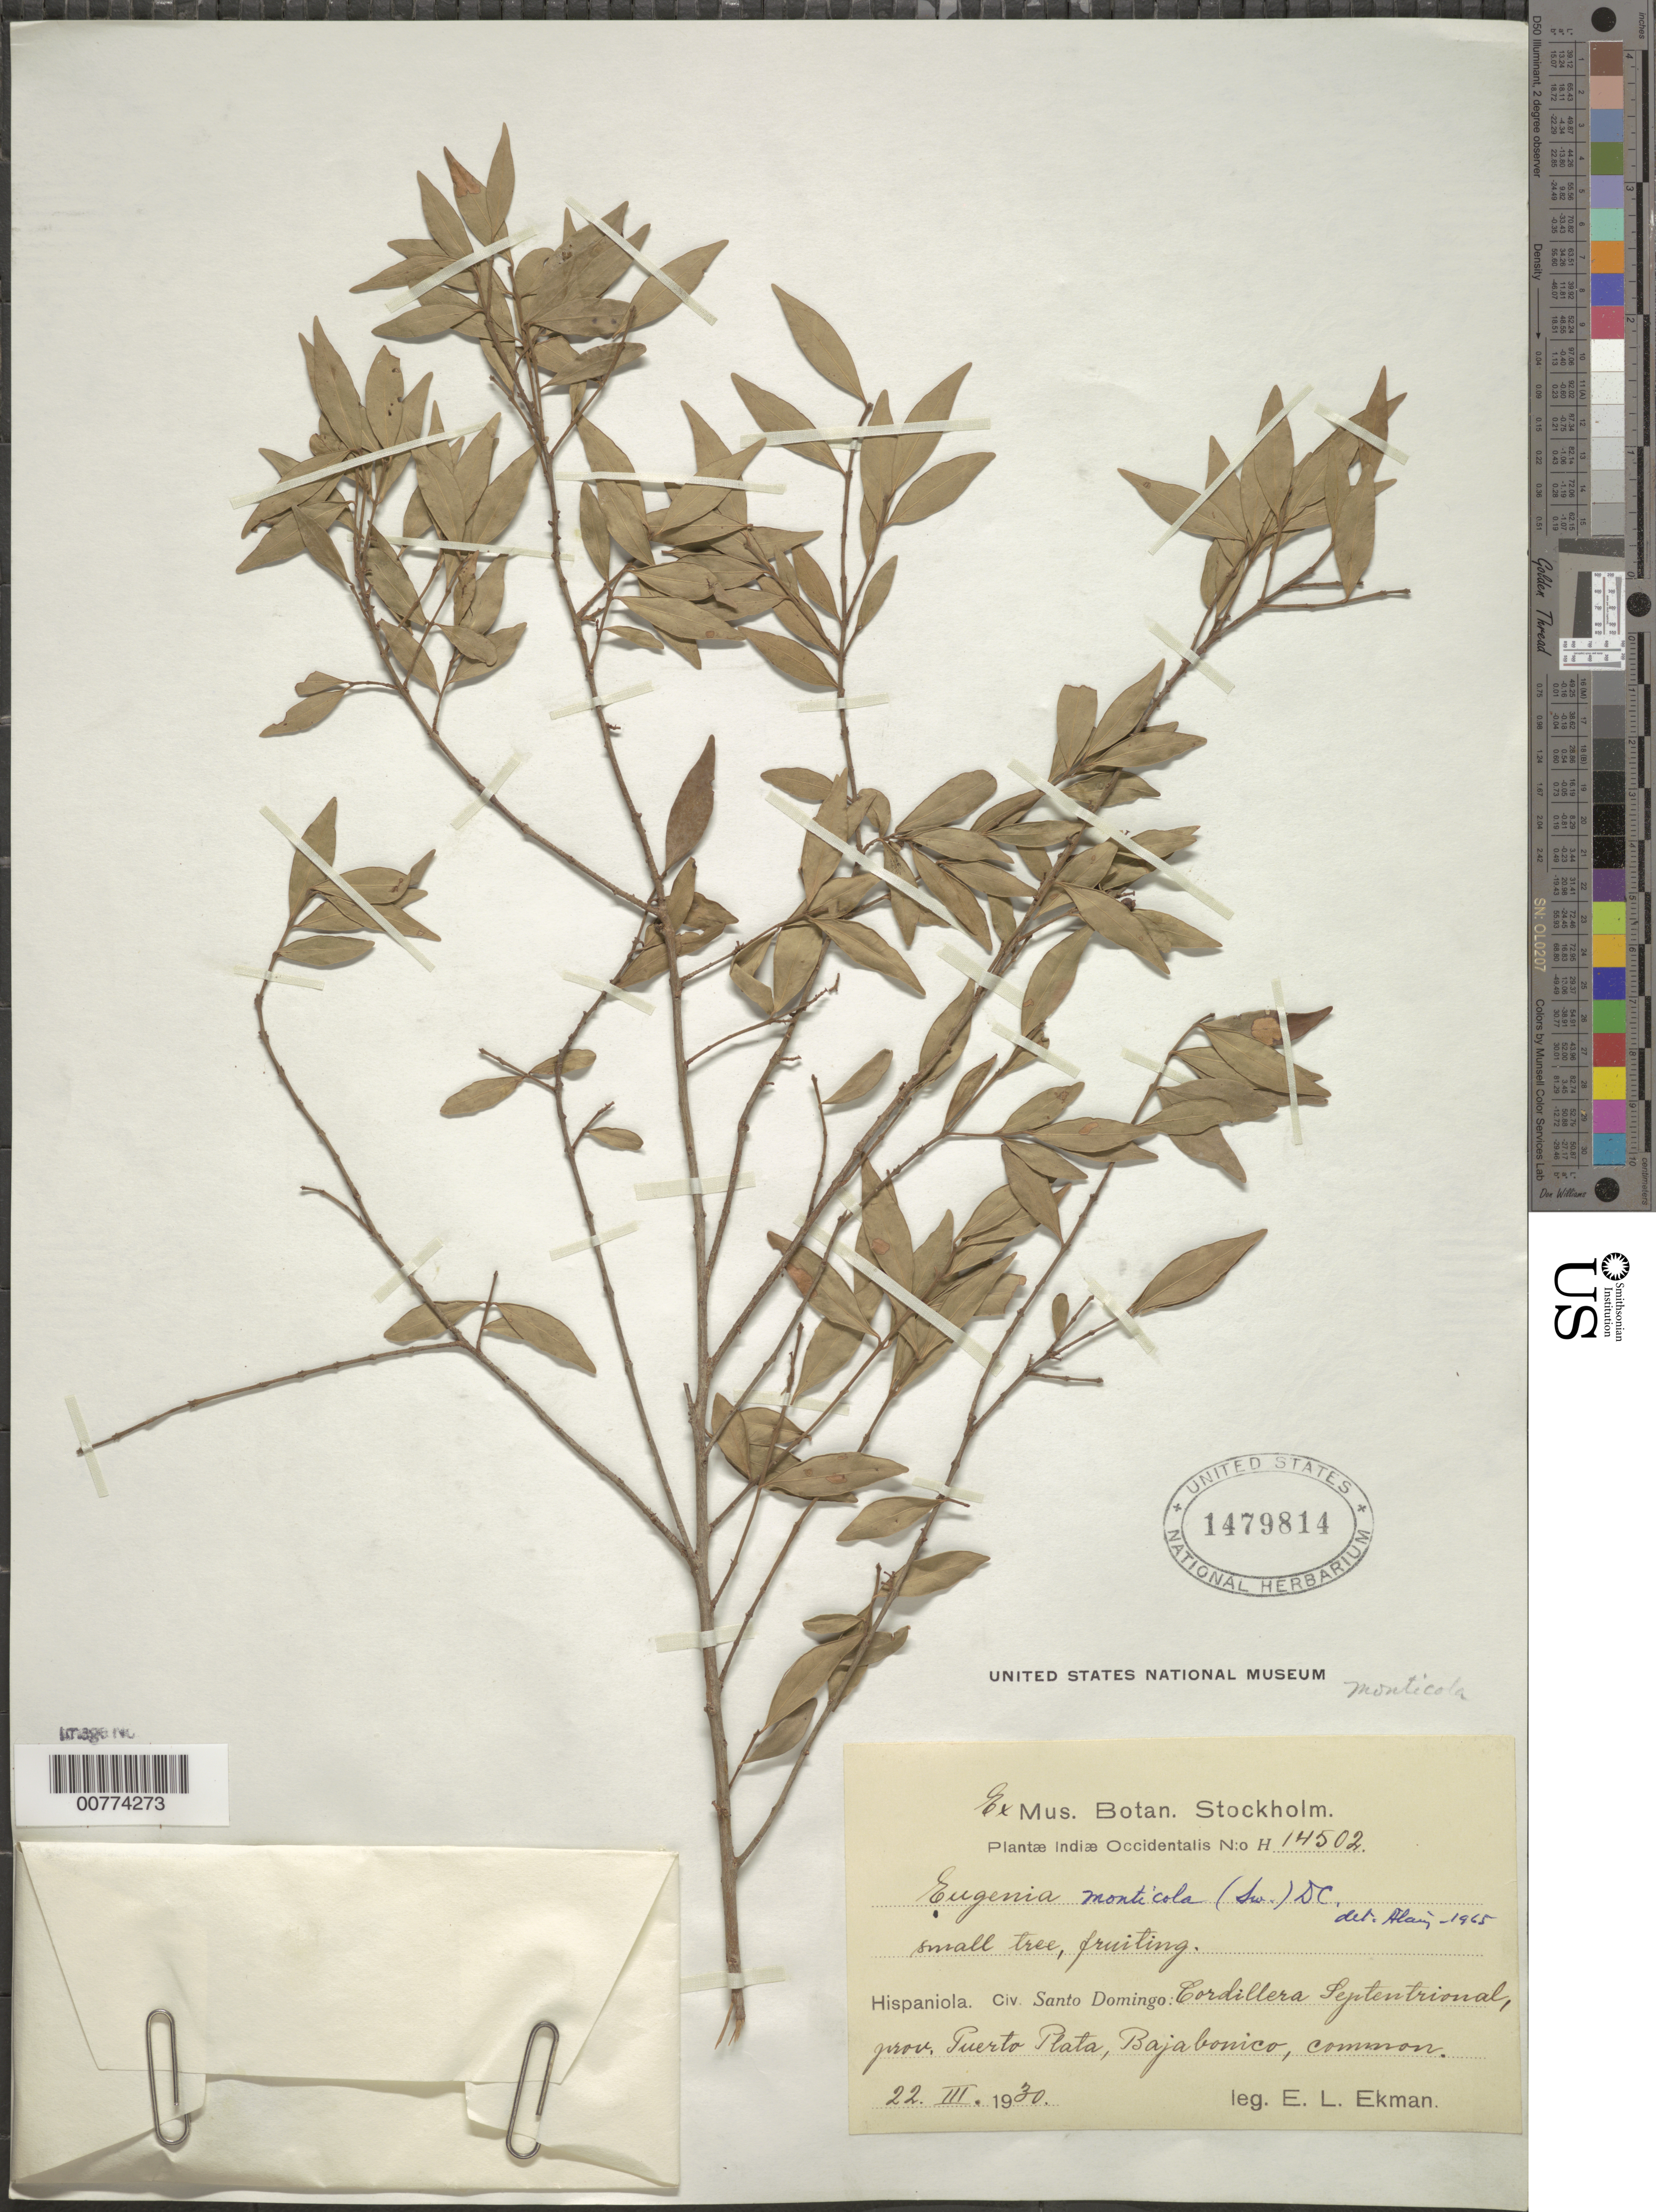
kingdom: Plantae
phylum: Tracheophyta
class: Magnoliopsida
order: Myrtales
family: Myrtaceae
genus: Eugenia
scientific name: Eugenia monticola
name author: (Sw.) DC.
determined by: Liogier, Alain H.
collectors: E. L. Ekman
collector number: H 14502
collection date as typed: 22 Mar 1930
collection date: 1930-03-22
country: Dominican Republic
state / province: Puerto Plata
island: Hispaniola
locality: Cordillera Septentrional, Bajabonico.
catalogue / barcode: US 1479814